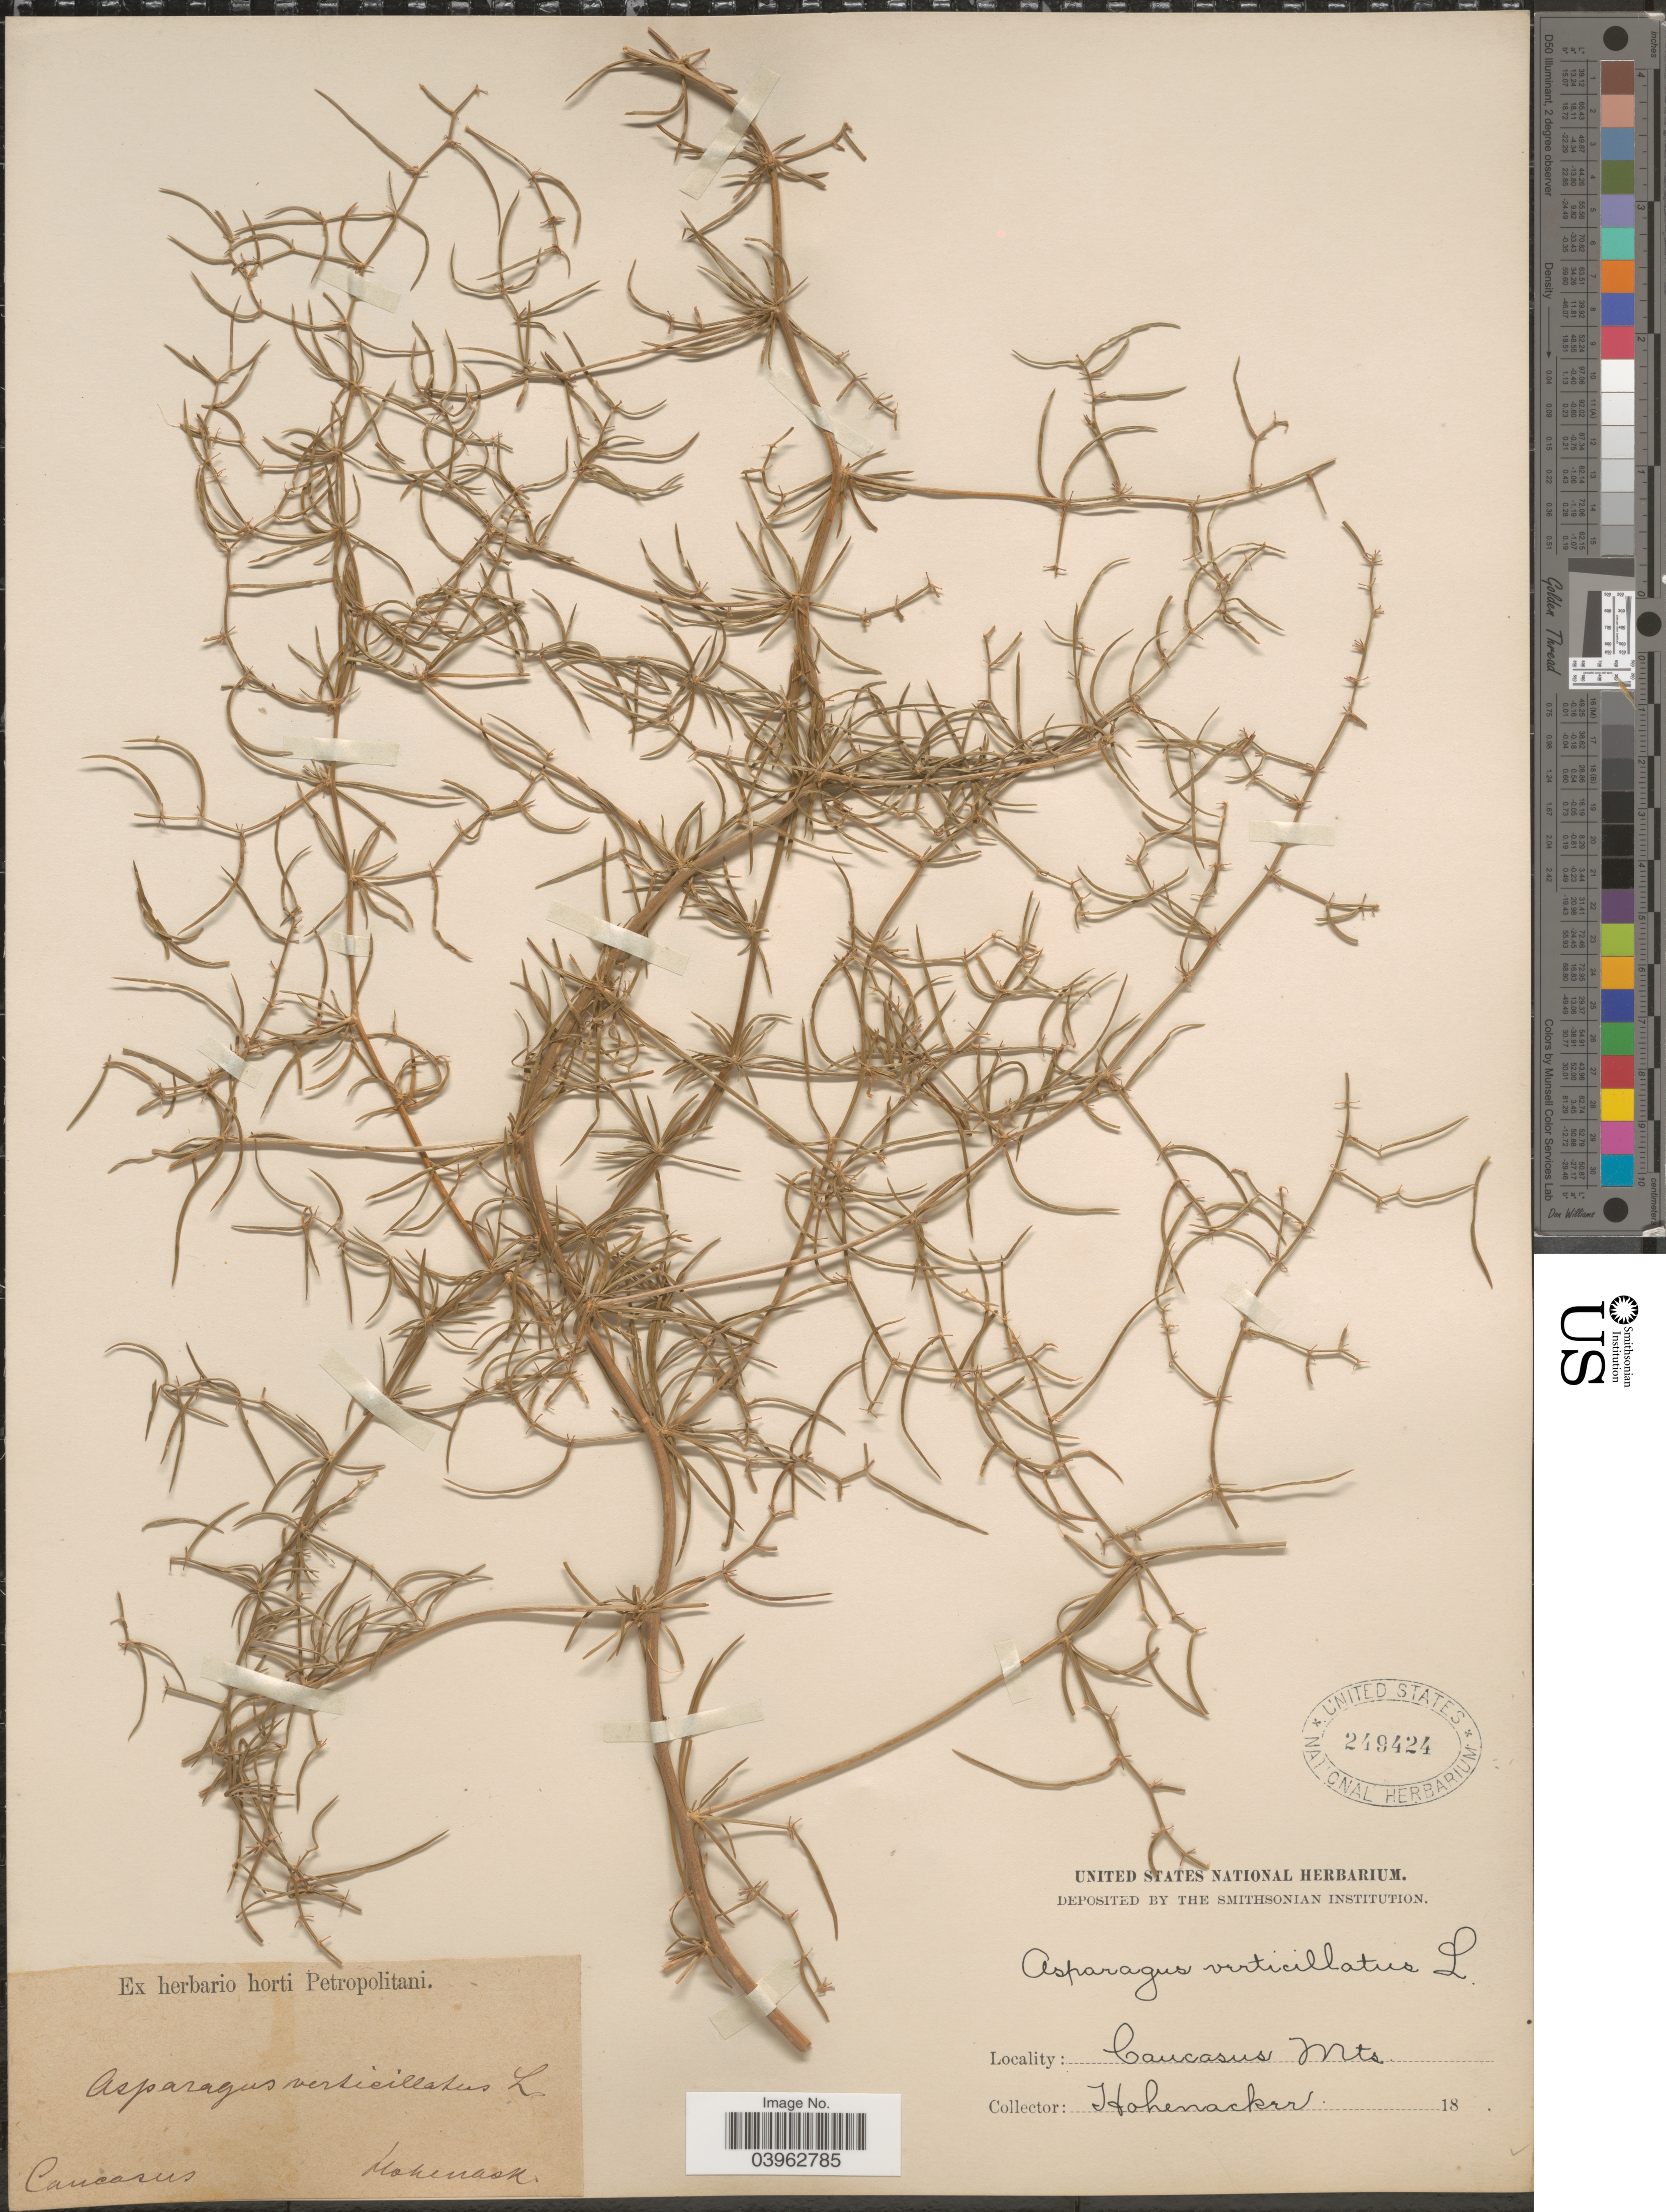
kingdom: Plantae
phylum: Tracheophyta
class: Liliopsida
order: Asparagales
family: Asparagaceae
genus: Asparagus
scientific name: Asparagus verticillatus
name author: L.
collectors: Hohenacker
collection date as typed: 18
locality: Caucasus Mts.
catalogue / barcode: US 249424